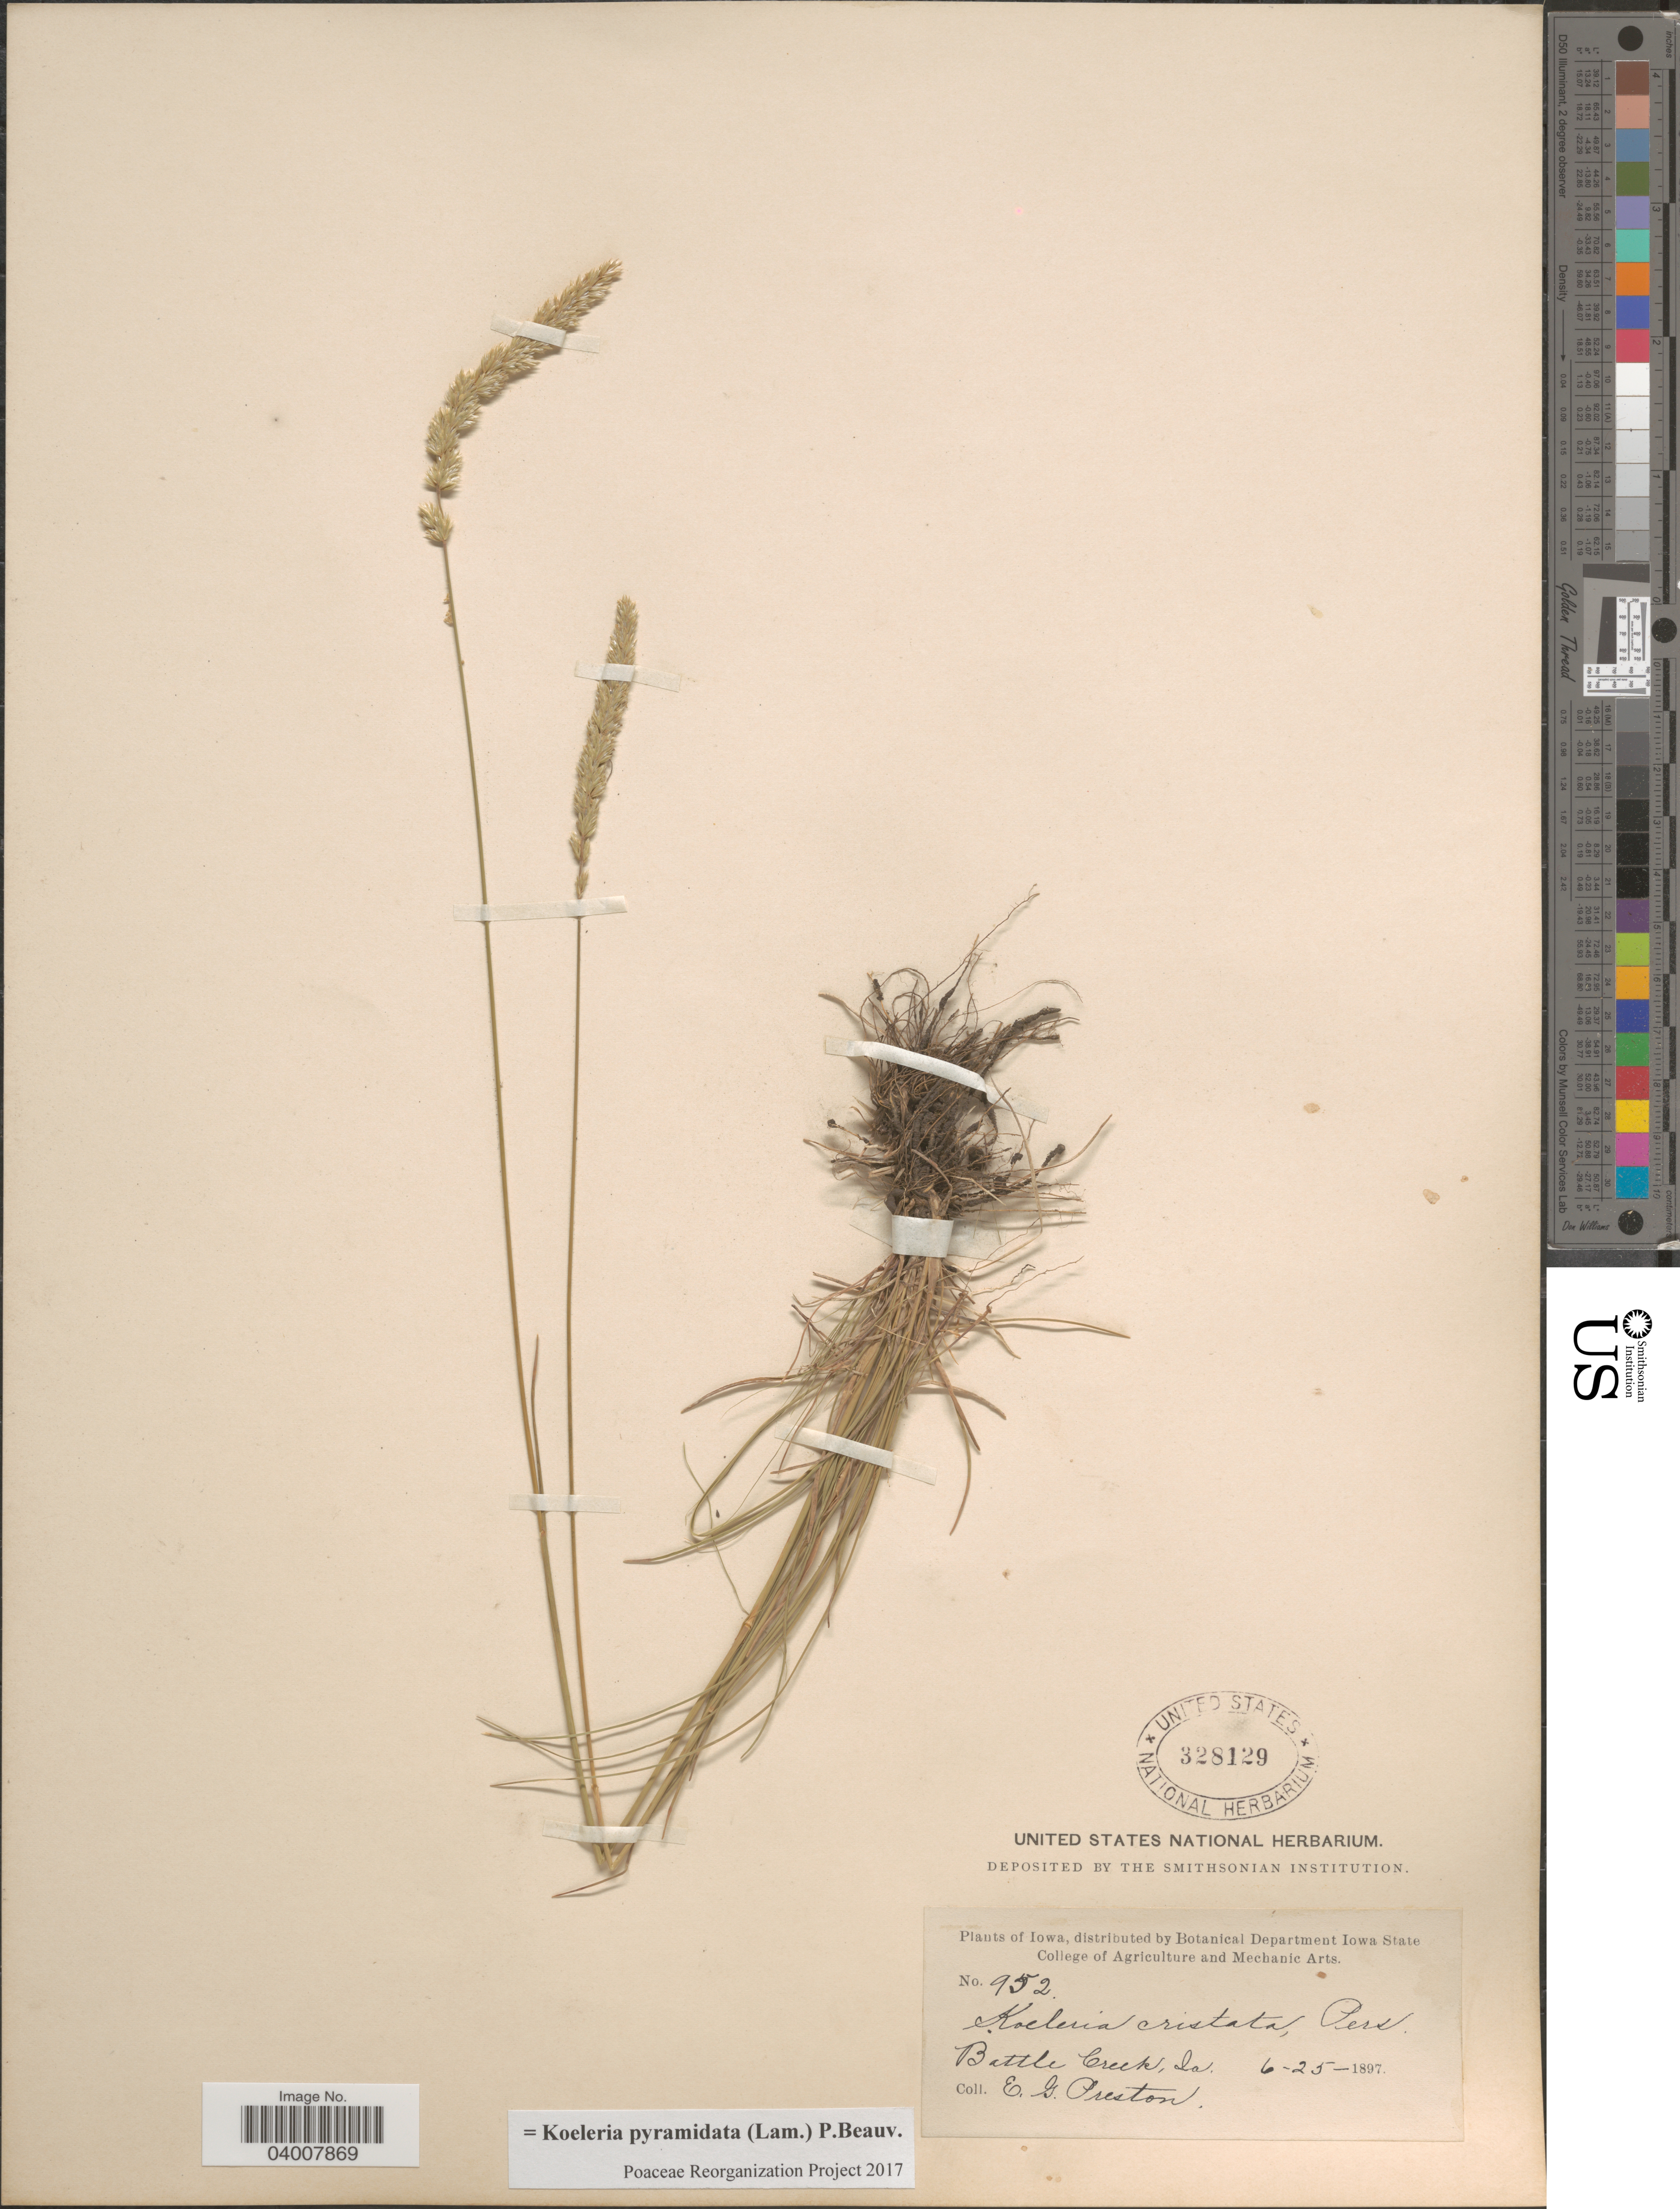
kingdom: Plantae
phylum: Tracheophyta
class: Liliopsida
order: Poales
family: Poaceae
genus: Koeleria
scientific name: Koeleria pyramidata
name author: (Lam.) P. Beauv.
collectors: E. Preston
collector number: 952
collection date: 1897-06-25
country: United States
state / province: Iowa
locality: Battle Creek.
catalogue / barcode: US 328129